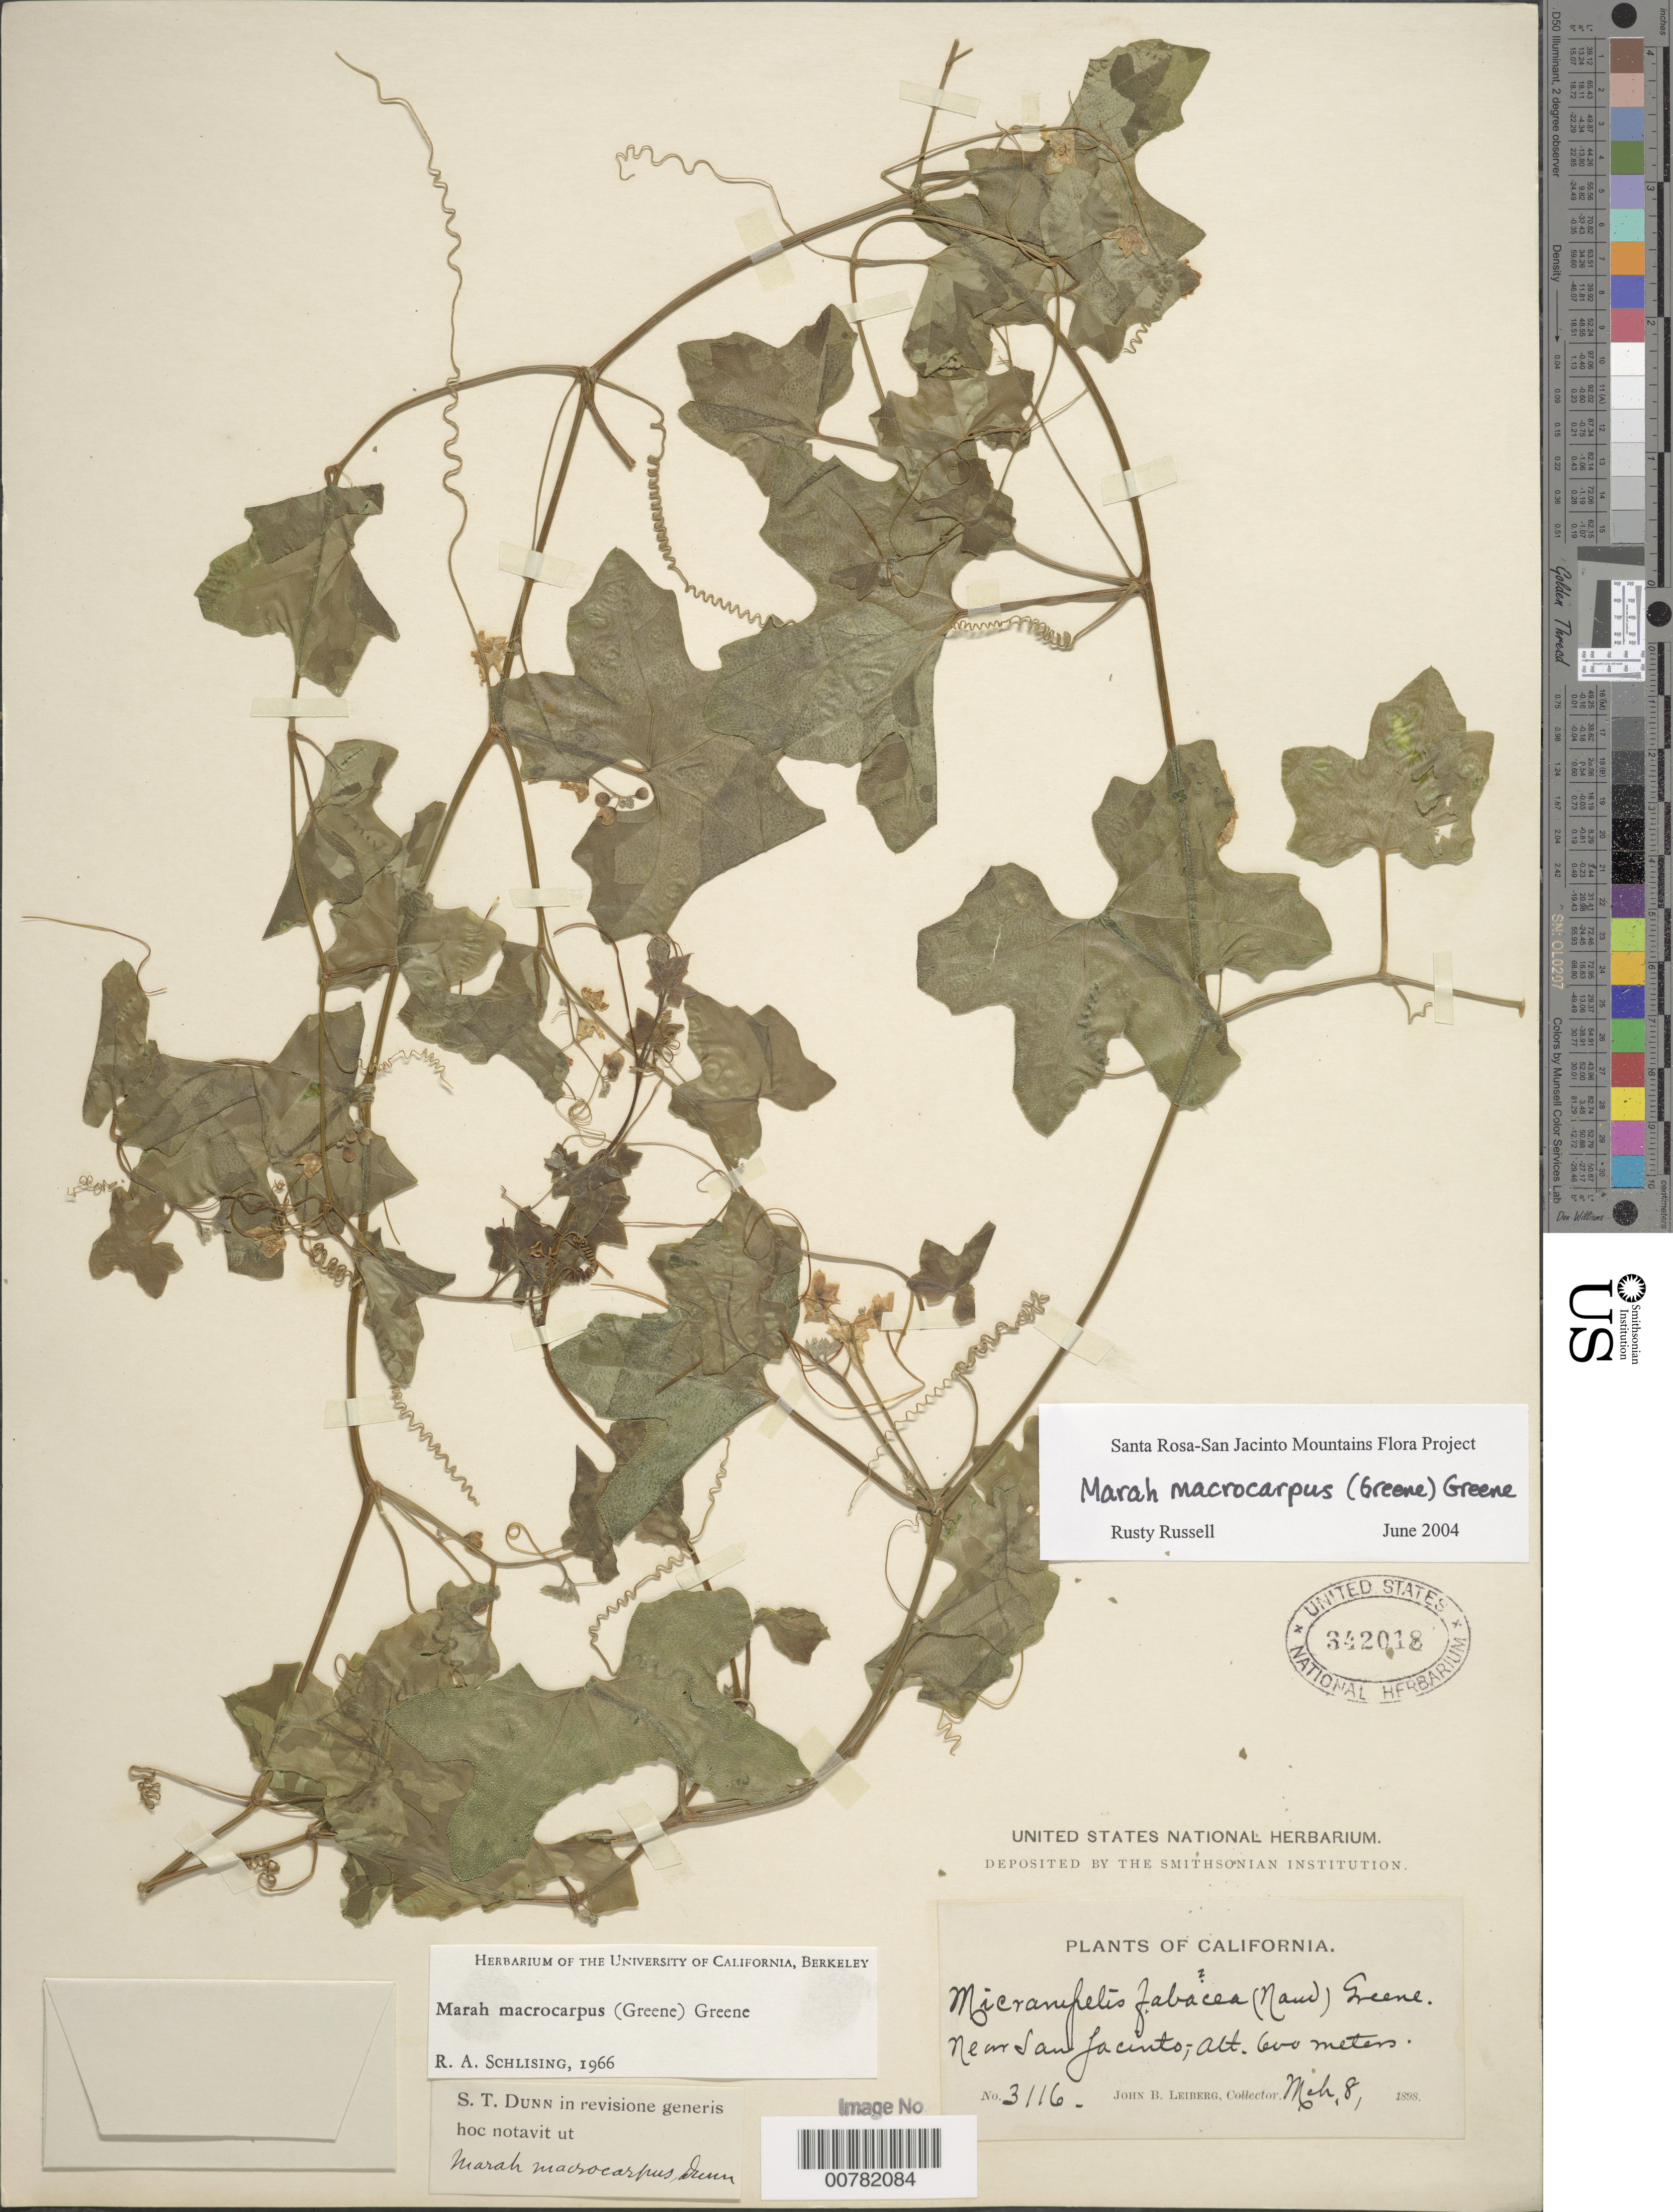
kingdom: Plantae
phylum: Tracheophyta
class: Magnoliopsida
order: Cucurbitales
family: Cucurbitaceae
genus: Marah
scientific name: Marah macrocarpa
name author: (Greene) Greene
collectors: J. B. Leiberg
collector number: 3116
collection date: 1898-03-08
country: United States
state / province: California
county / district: Riverside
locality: Near San Jacinto.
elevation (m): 600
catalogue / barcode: US 342018